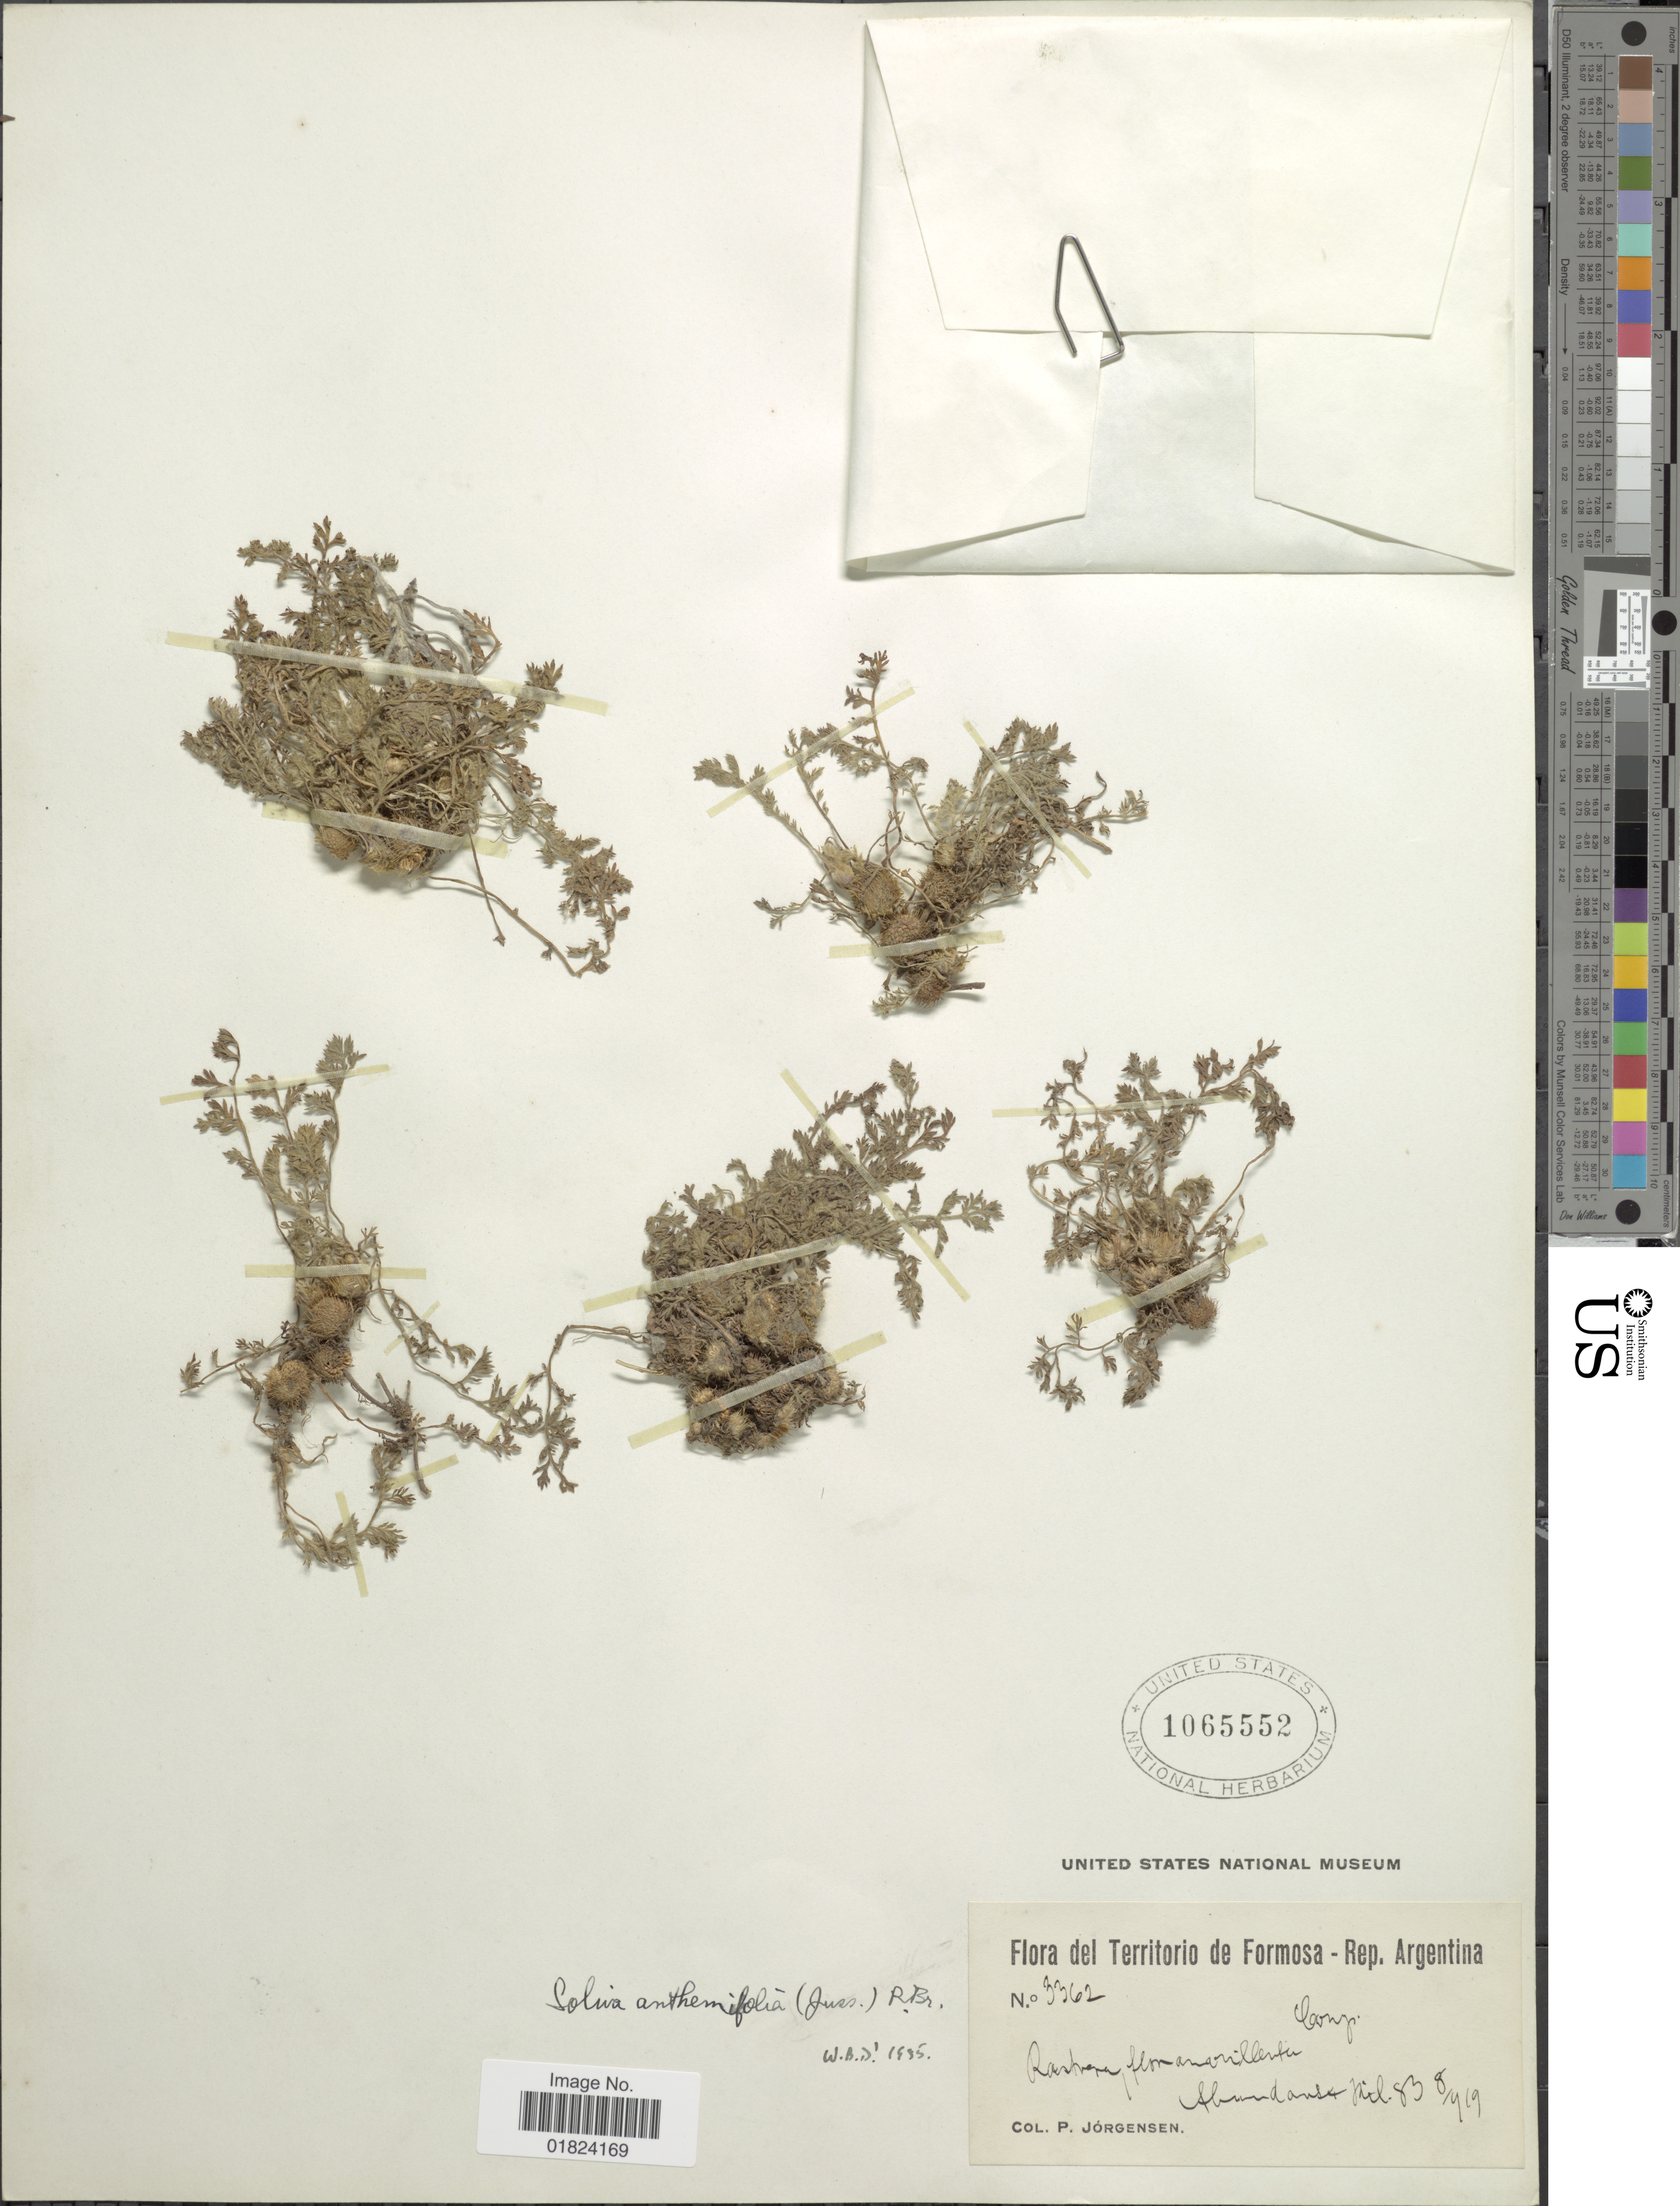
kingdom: Plantae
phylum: Tracheophyta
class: Magnoliopsida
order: Asterales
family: Asteraceae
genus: Soliva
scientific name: Soliva anthemifolia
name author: (Juss.) Sweet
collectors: P. Jörgensen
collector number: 3362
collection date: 1983-09-08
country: Argentina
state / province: Formosa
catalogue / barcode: US 1065552